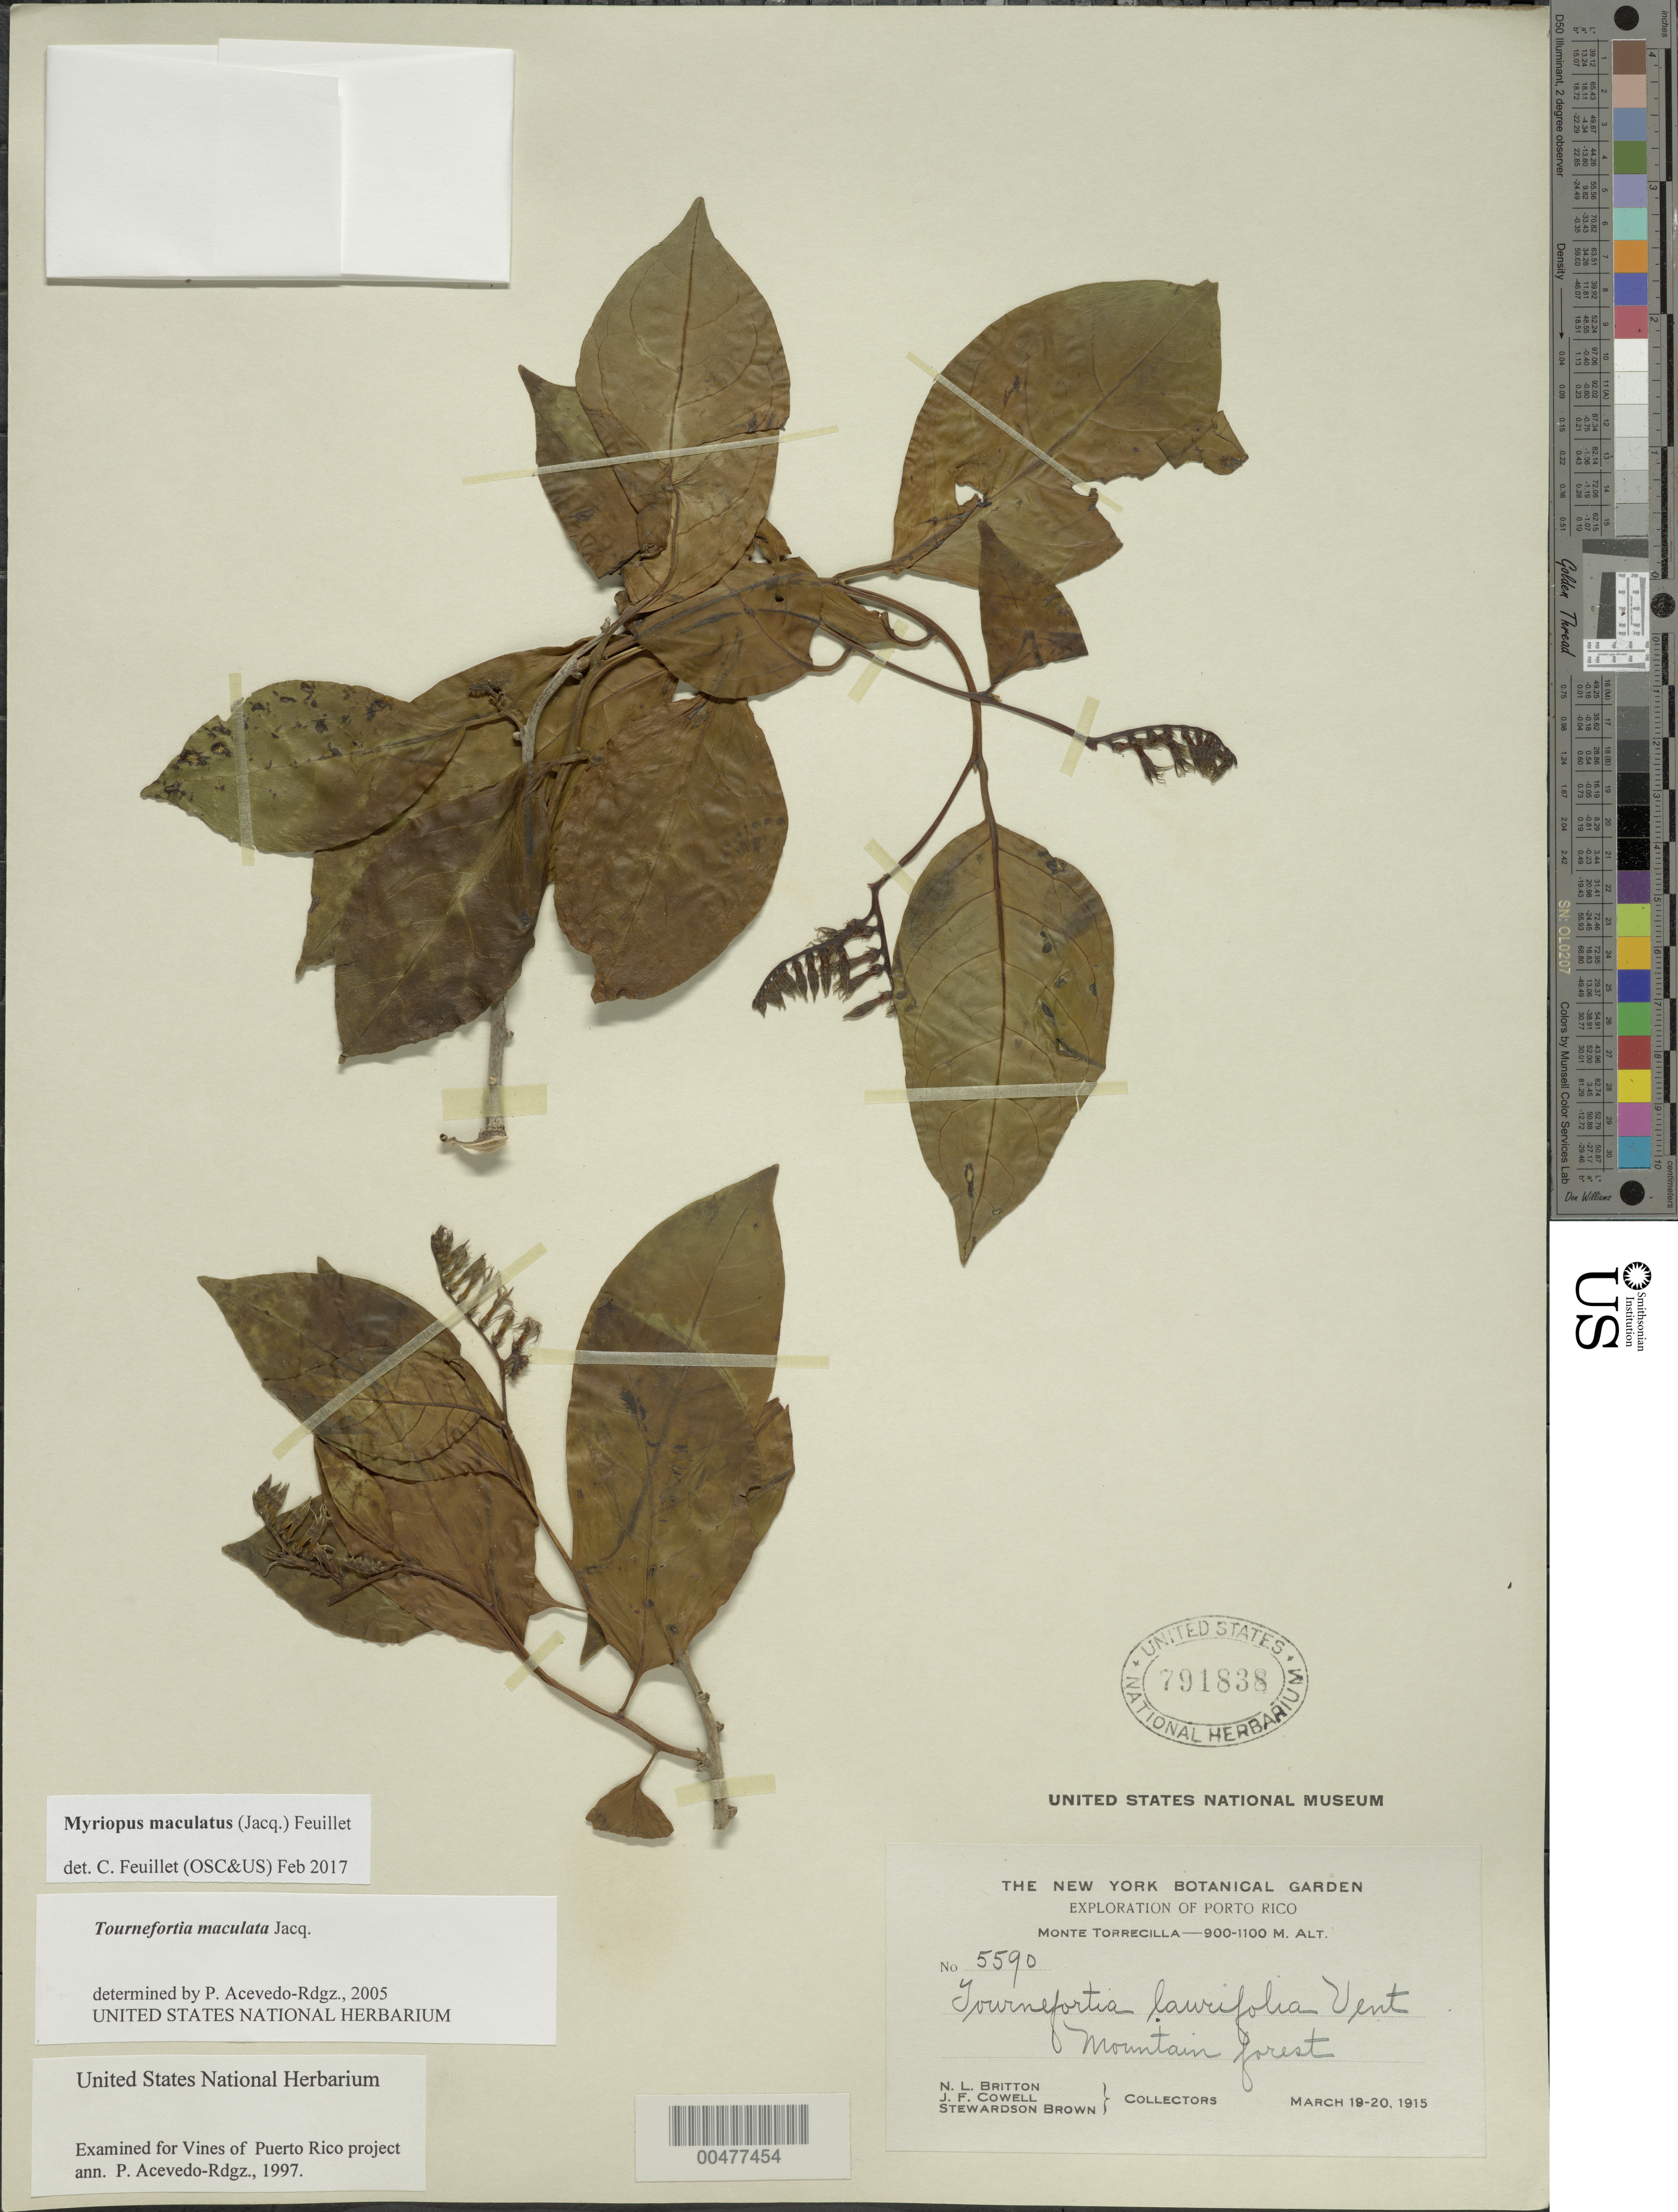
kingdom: Plantae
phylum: Tracheophyta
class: Magnoliopsida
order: Boraginales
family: Heliotropiaceae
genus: Myriopus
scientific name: Myriopus maculatus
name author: (Jacq.) Feuillet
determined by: Feuillet, C.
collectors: N. Britton, J. F. Cowell, M. S. Brown & -. Stewardson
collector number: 5590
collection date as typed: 19 Mar 1915 to 20 Mar 1915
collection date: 1915-03-19/1915-03-20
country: Puerto Rico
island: Greater Antilles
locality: Monte Torrecilla. Mountain forest.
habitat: Mountain forest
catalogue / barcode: US 791838